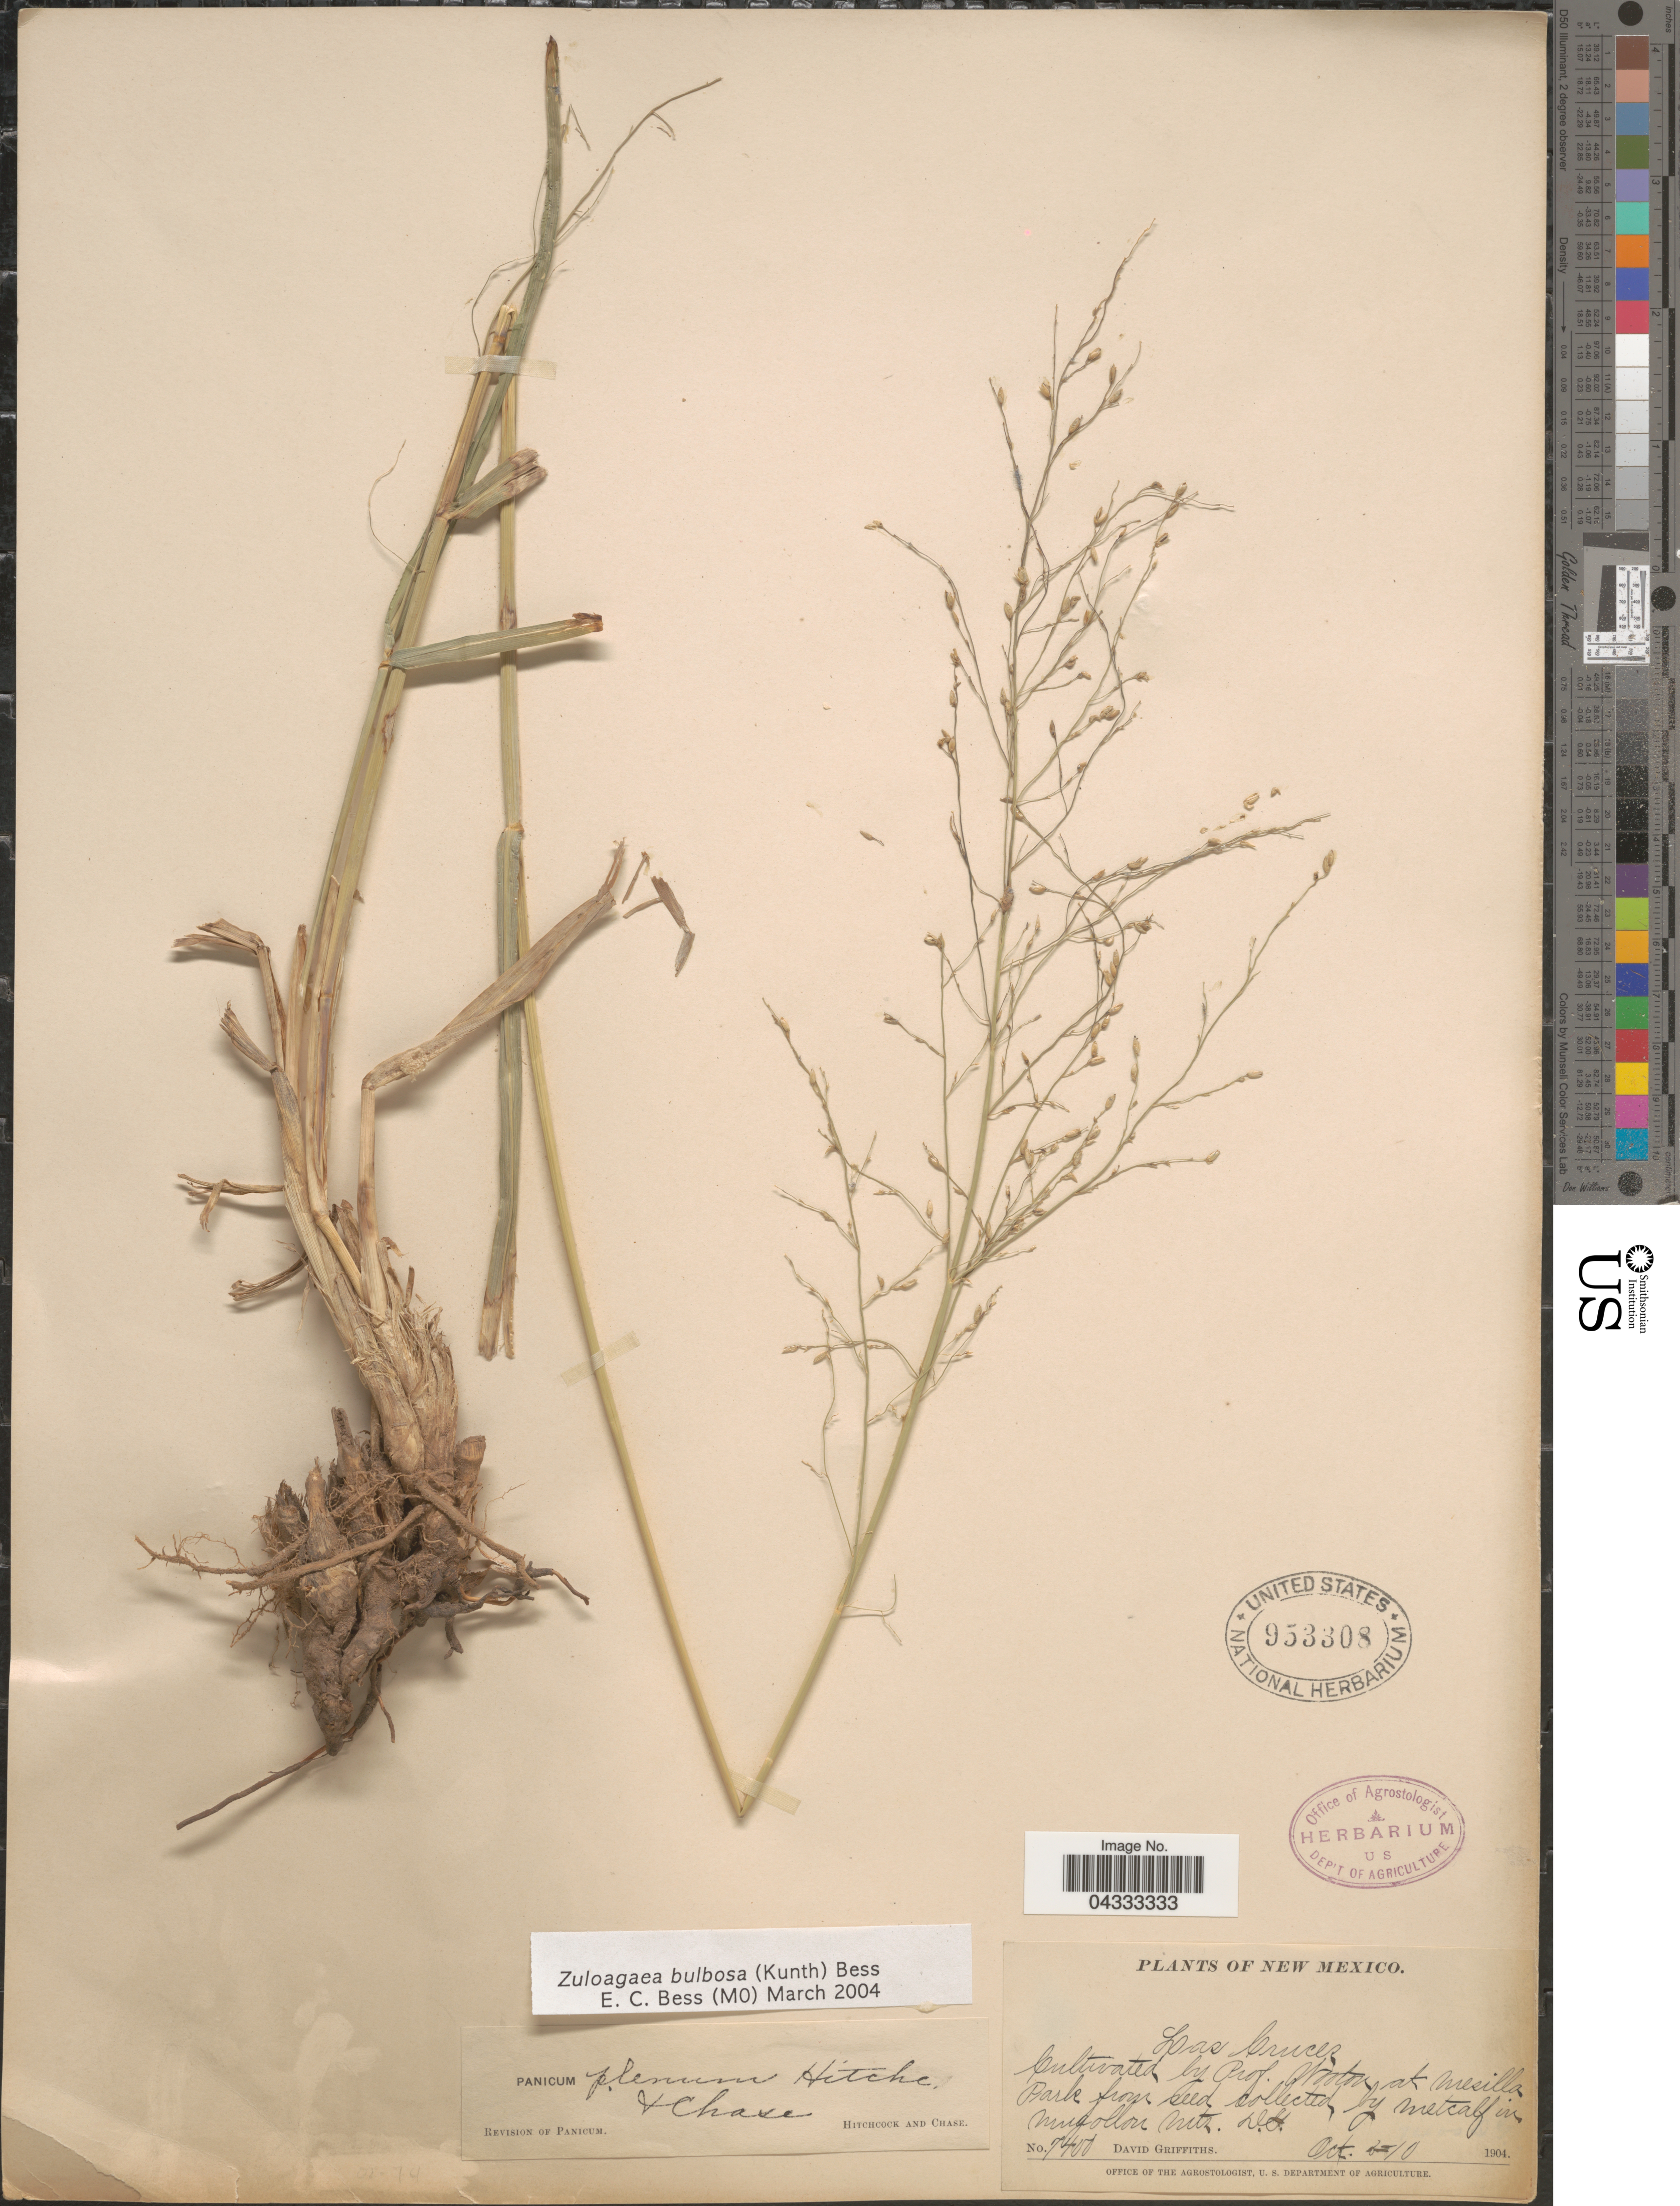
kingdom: Plantae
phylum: Tracheophyta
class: Liliopsida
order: Poales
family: Poaceae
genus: Zuloagaea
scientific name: Zuloagaea bulbosa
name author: (Kunth) E. Bess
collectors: D. Griffiths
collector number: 7400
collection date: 1904-10-10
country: United States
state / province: New Mexico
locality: Las Cruces, Cultivated by Prof. Wooton at Mesilla Park.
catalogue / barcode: US 953308